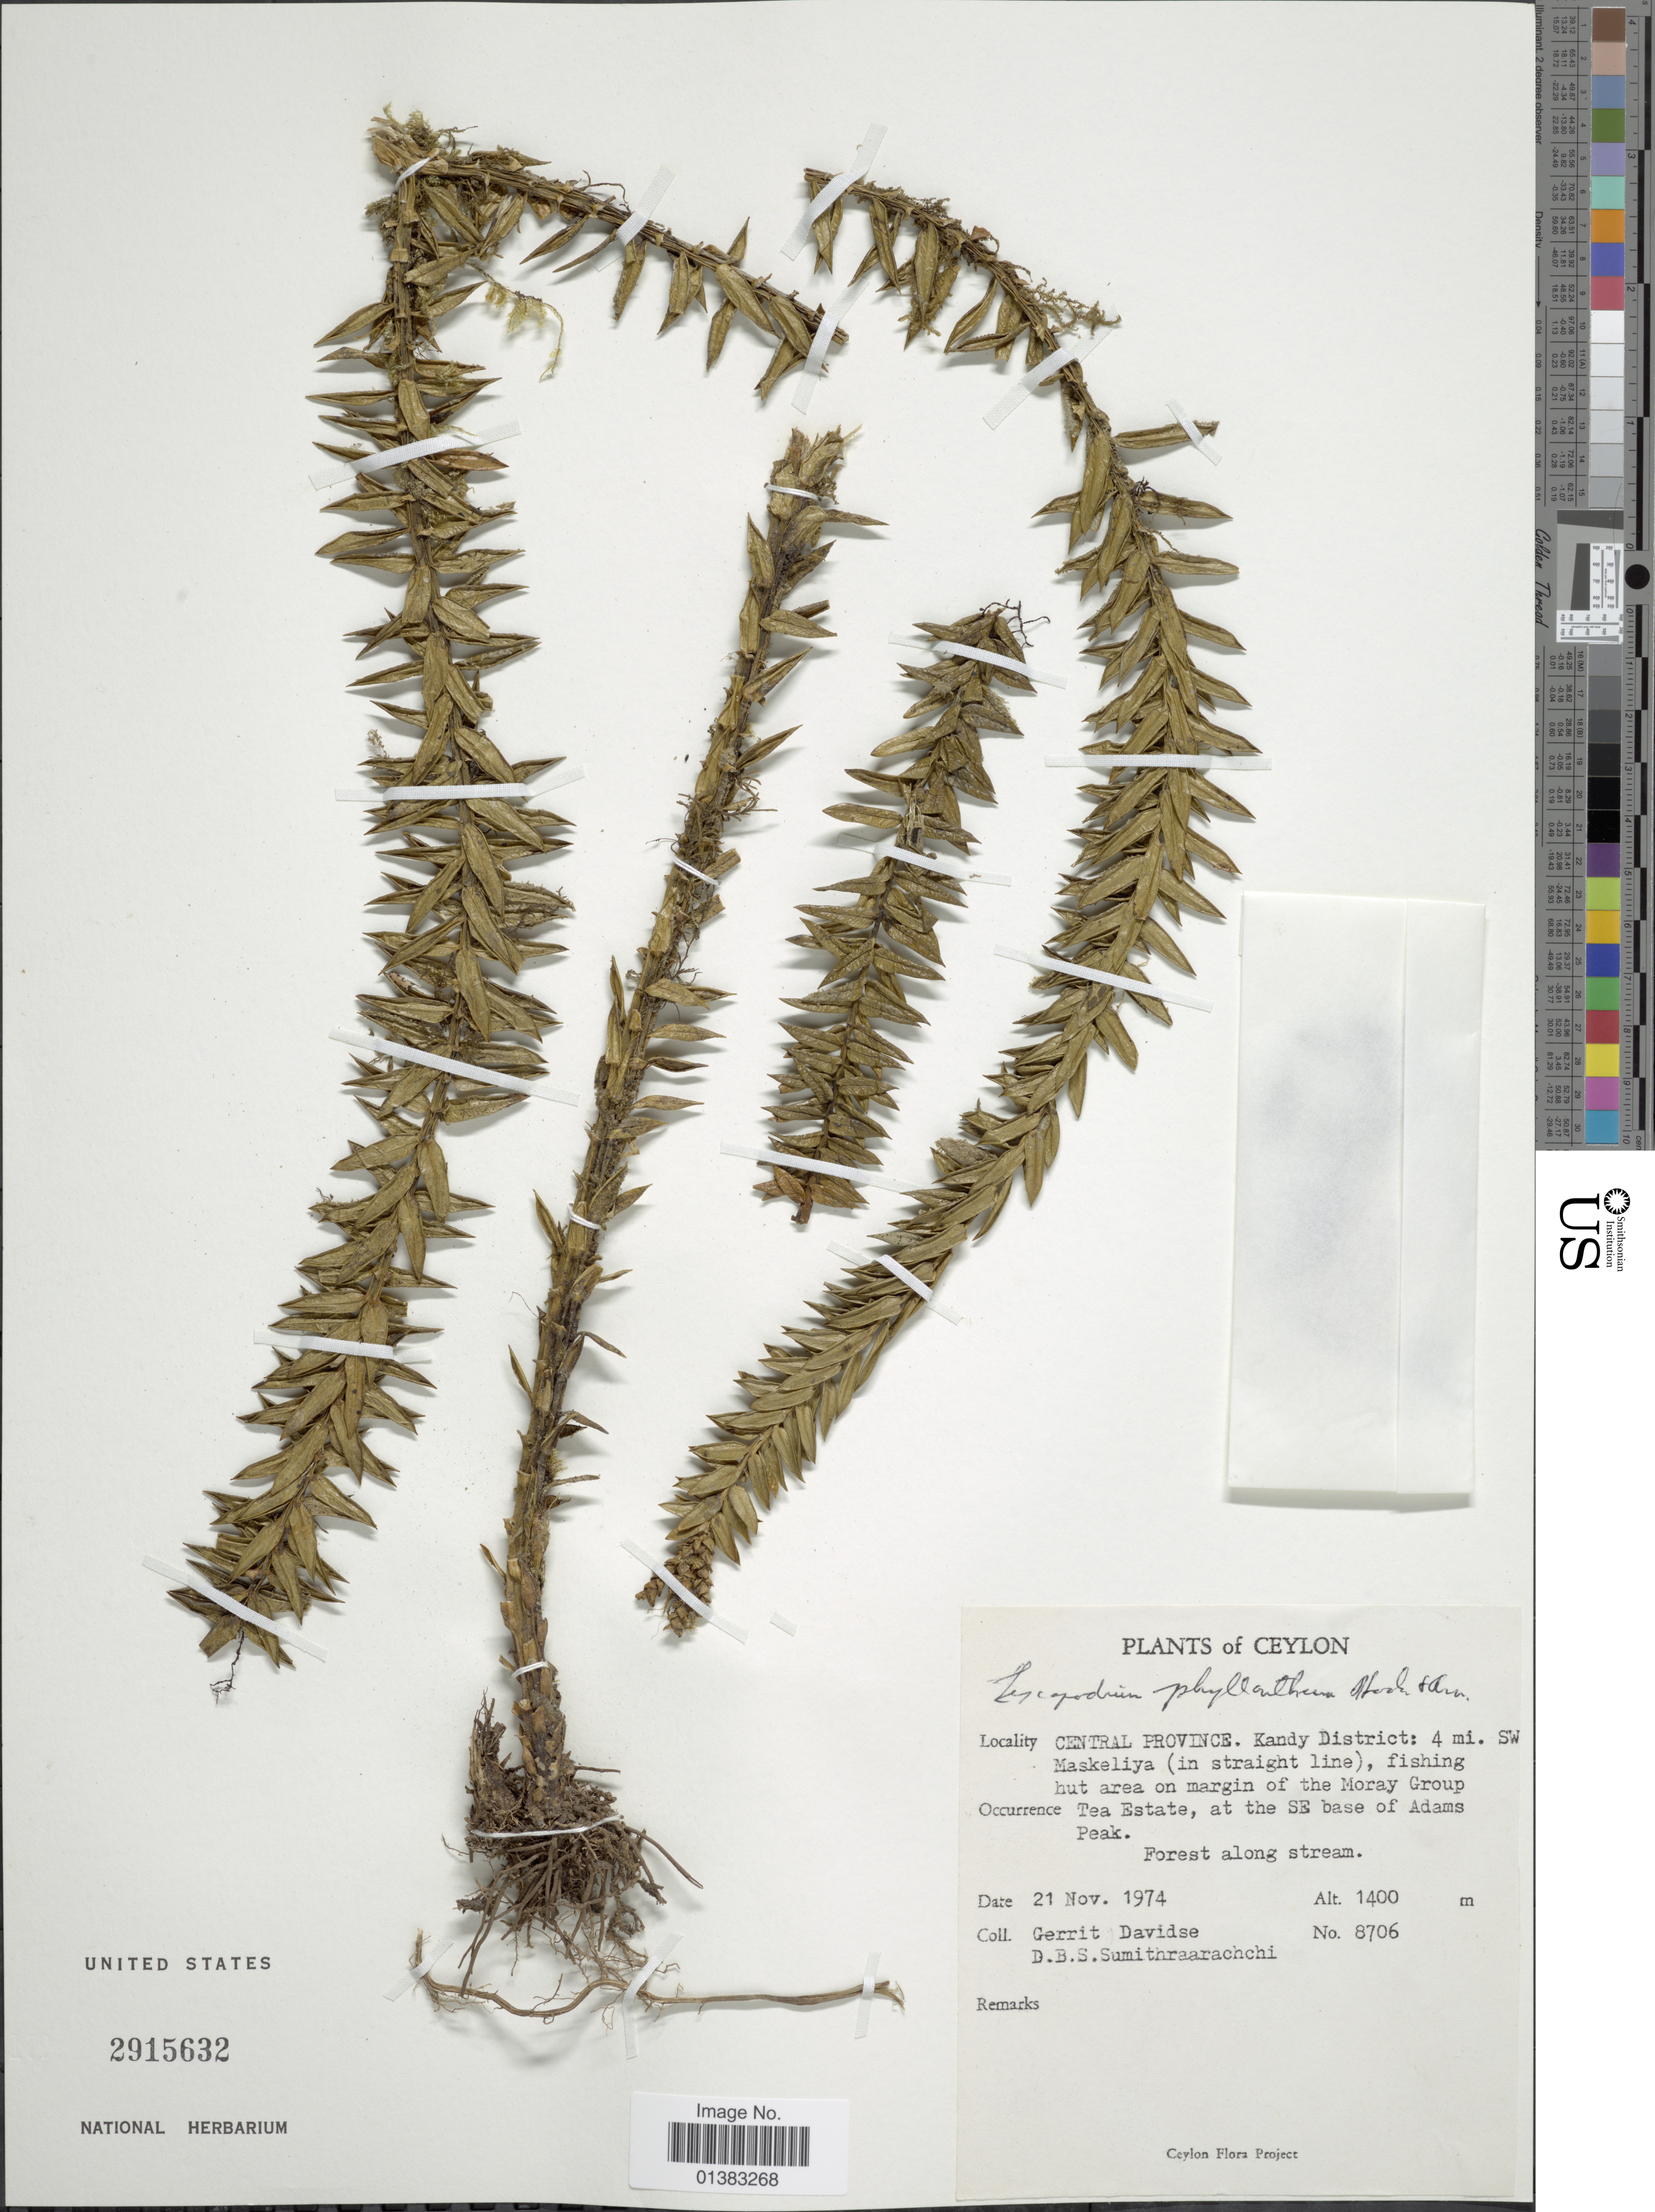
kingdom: Plantae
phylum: Tracheophyta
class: Lycopodiopsida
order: Lycopodiales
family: Lycopodiaceae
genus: Phlegmariurus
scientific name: Phlegmariurus phyllanthus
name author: (Hook. & Arn.) R.D. Dixit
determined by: Field, A. R.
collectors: G. Davidse & D. B. Sumithraarachchi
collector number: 8706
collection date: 1974-11-21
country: Sri Lanka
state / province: Central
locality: Ceylon. Central Province. Kandy District: 4 mi. SW Maskeliya (in straight line), fishing hut area on margin of the Moray Group Tea Estate, at the SE base of Adams Peak, Forest along stream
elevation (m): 1400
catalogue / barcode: US 2915632